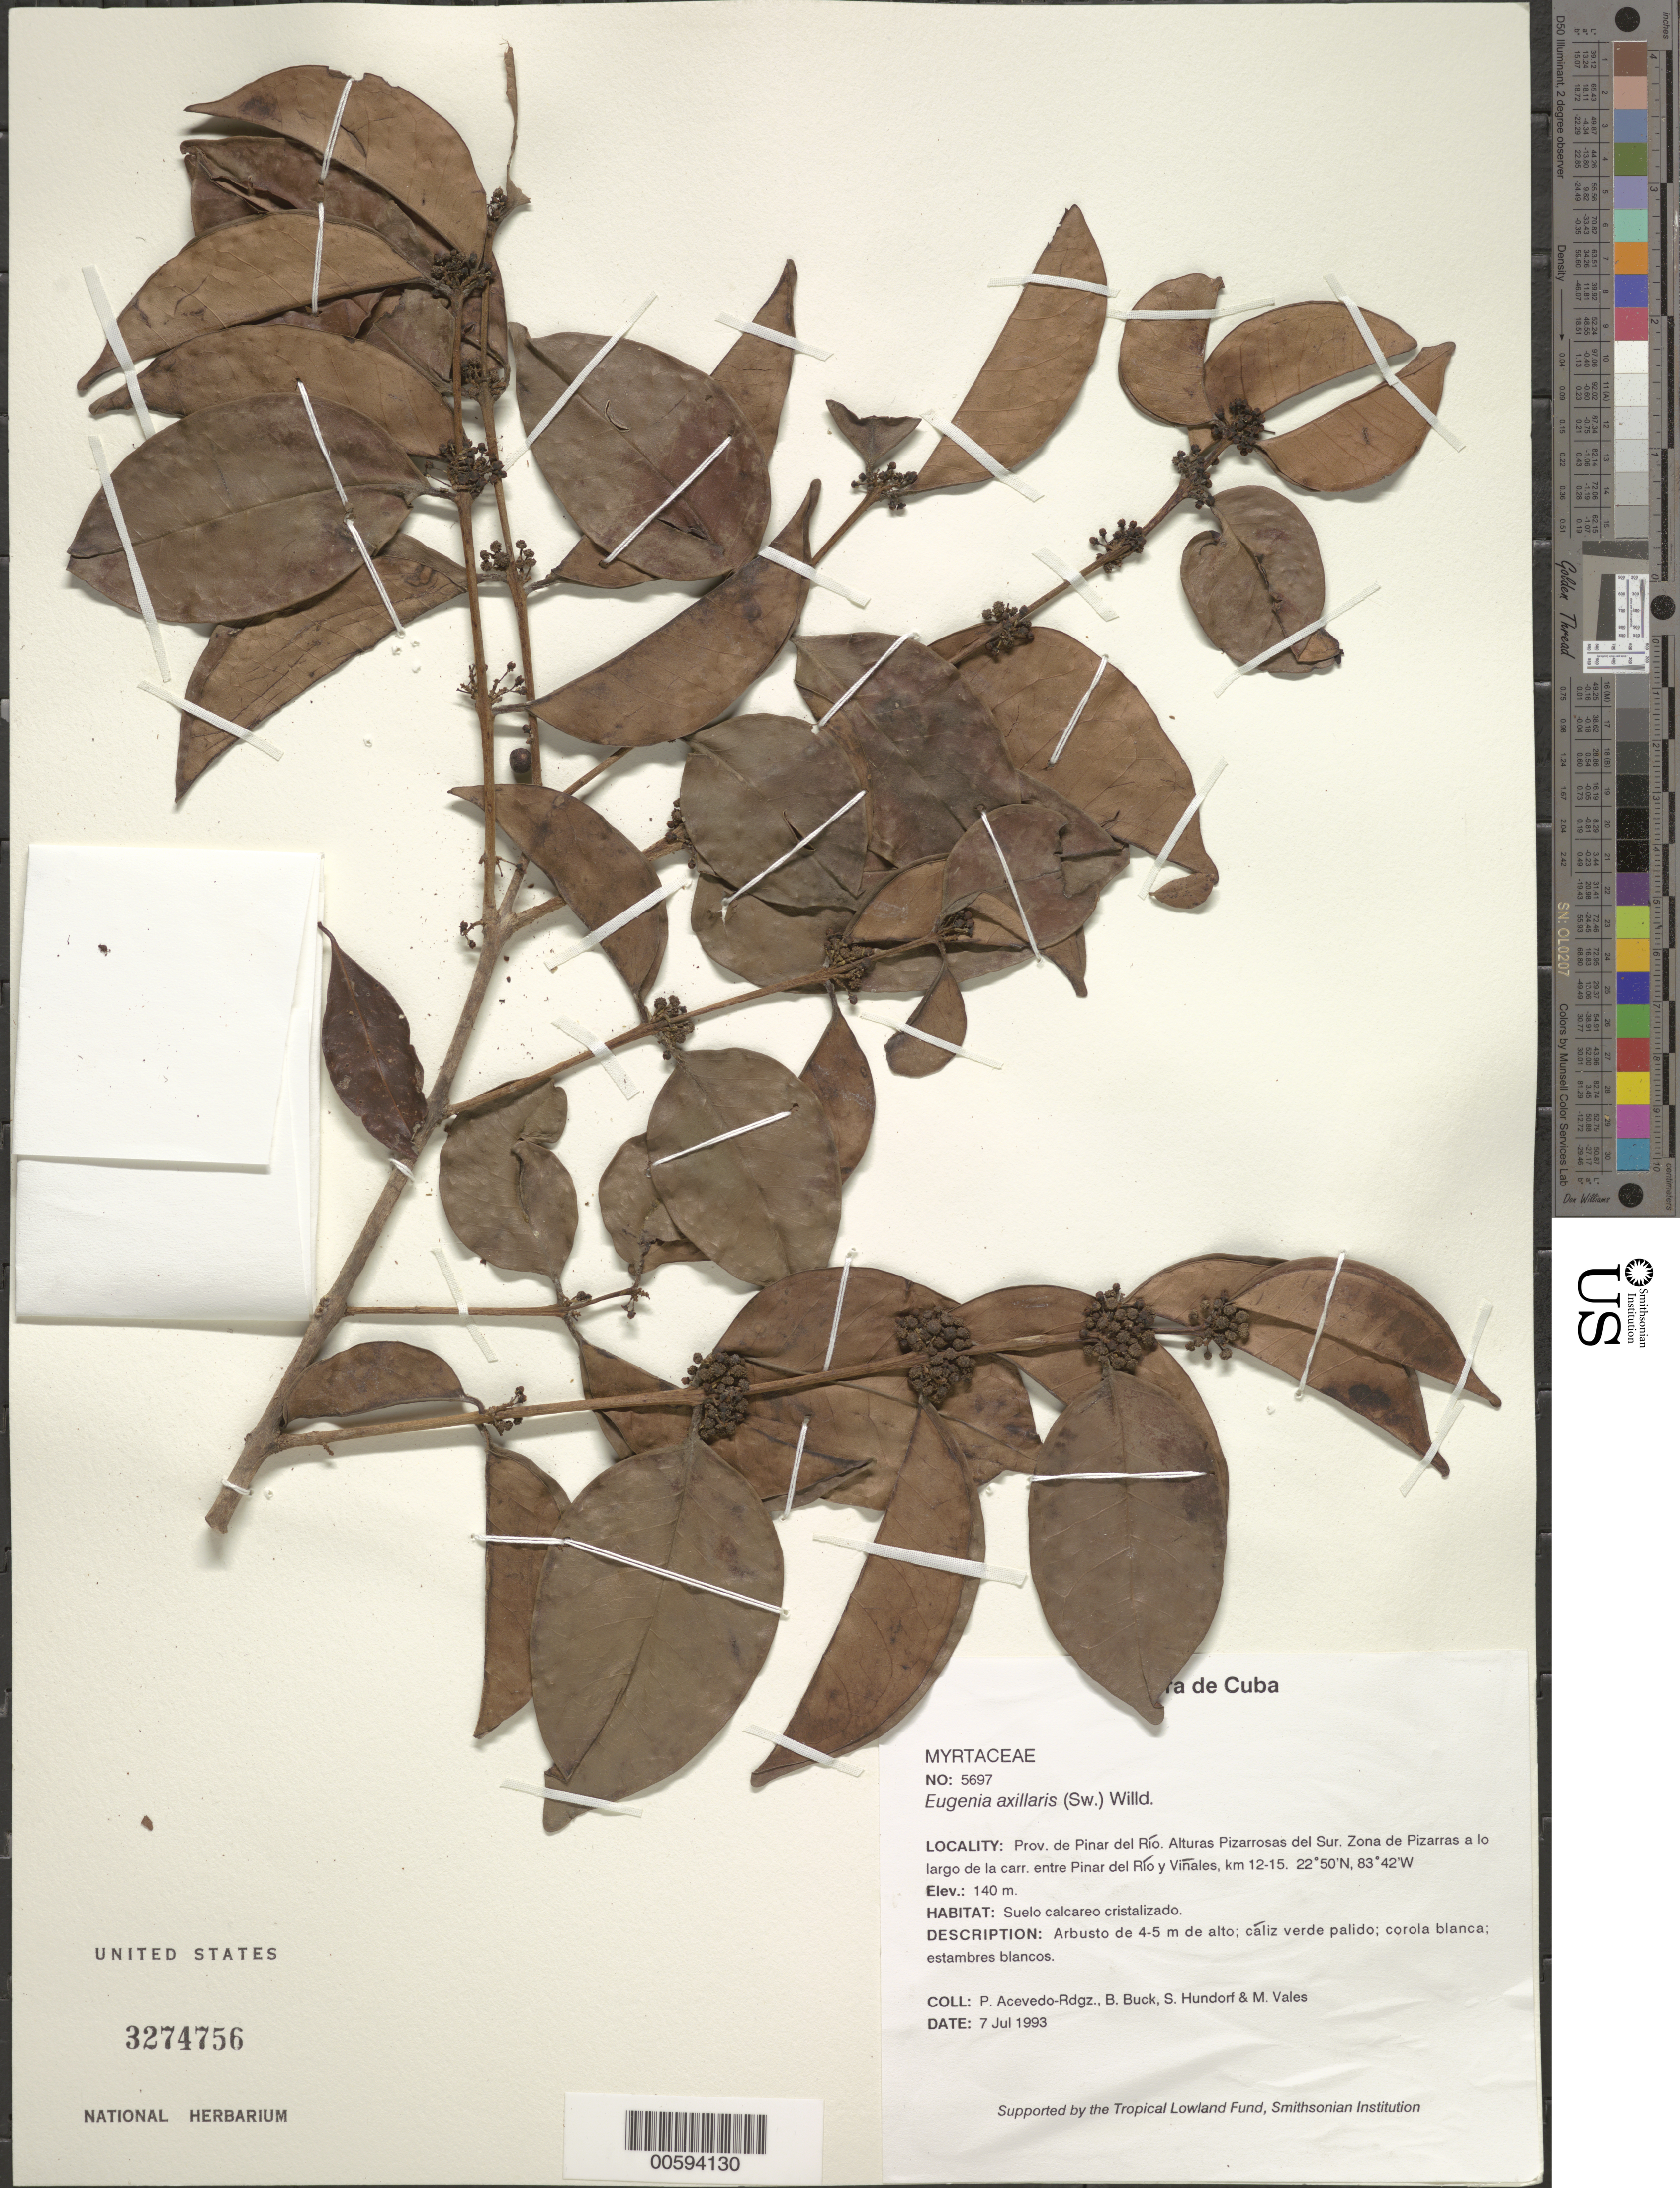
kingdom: Plantae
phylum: Tracheophyta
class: Magnoliopsida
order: Myrtales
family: Myrtaceae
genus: Eugenia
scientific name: Eugenia axillaris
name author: (Sw.) Willd.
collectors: P. Acevedo-Rodr., B. Buck, S. Hundorf & M. Vales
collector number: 5697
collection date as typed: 07 Jul 1993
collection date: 1993-07-07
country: Cuba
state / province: Pinar del Rio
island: Cuba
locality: Prov de Pinar del Río Alturas Pizarrosas del Sur Zona de Pizarras a lo largo de la carr entre Pinar del Río y Viñales, km 12-15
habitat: Suelo calcareo cristalizado.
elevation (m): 140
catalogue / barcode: US 3274756